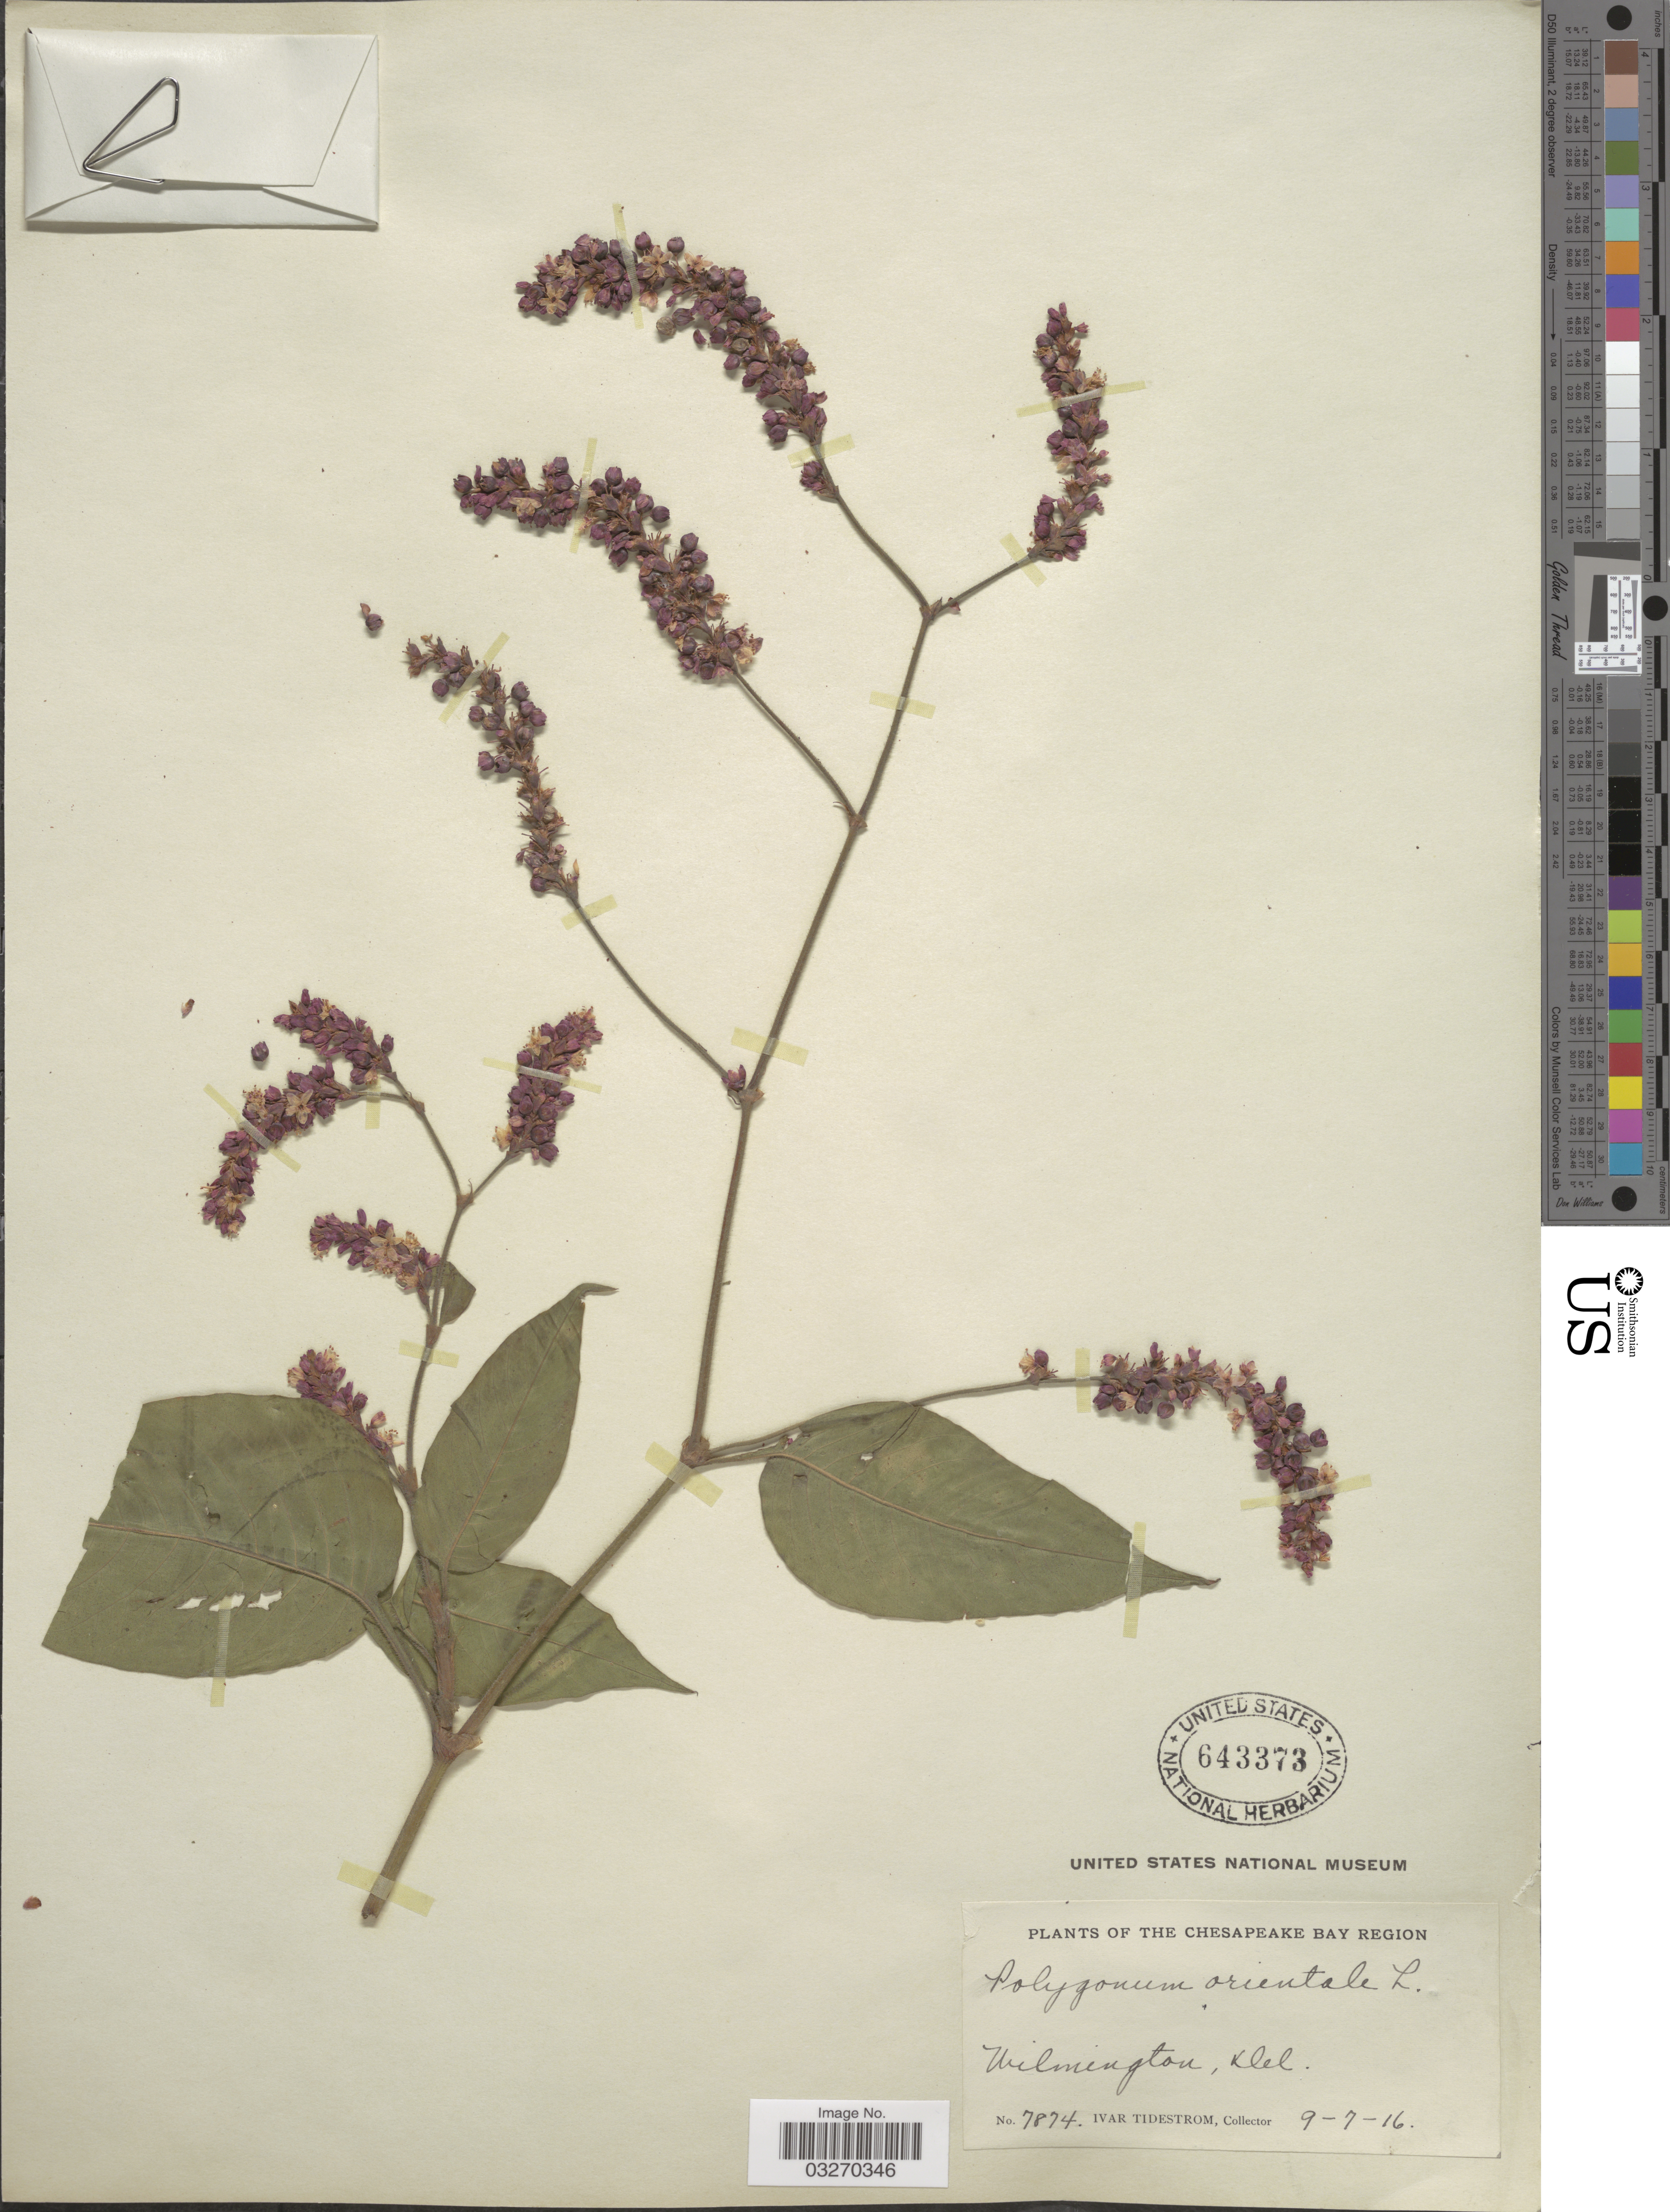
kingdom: Plantae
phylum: Tracheophyta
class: Magnoliopsida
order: Caryophyllales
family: Polygonaceae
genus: Persicaria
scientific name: Persicaria orientalis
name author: (L.) Spach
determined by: Atha, D. E.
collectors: I. F. Tidestrom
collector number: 7874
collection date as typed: Transcribed d/m/y: 7/9/16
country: United States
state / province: Delaware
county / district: New Castle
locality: The Chesapeake Bay Region. Wilmington.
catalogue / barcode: US 643373